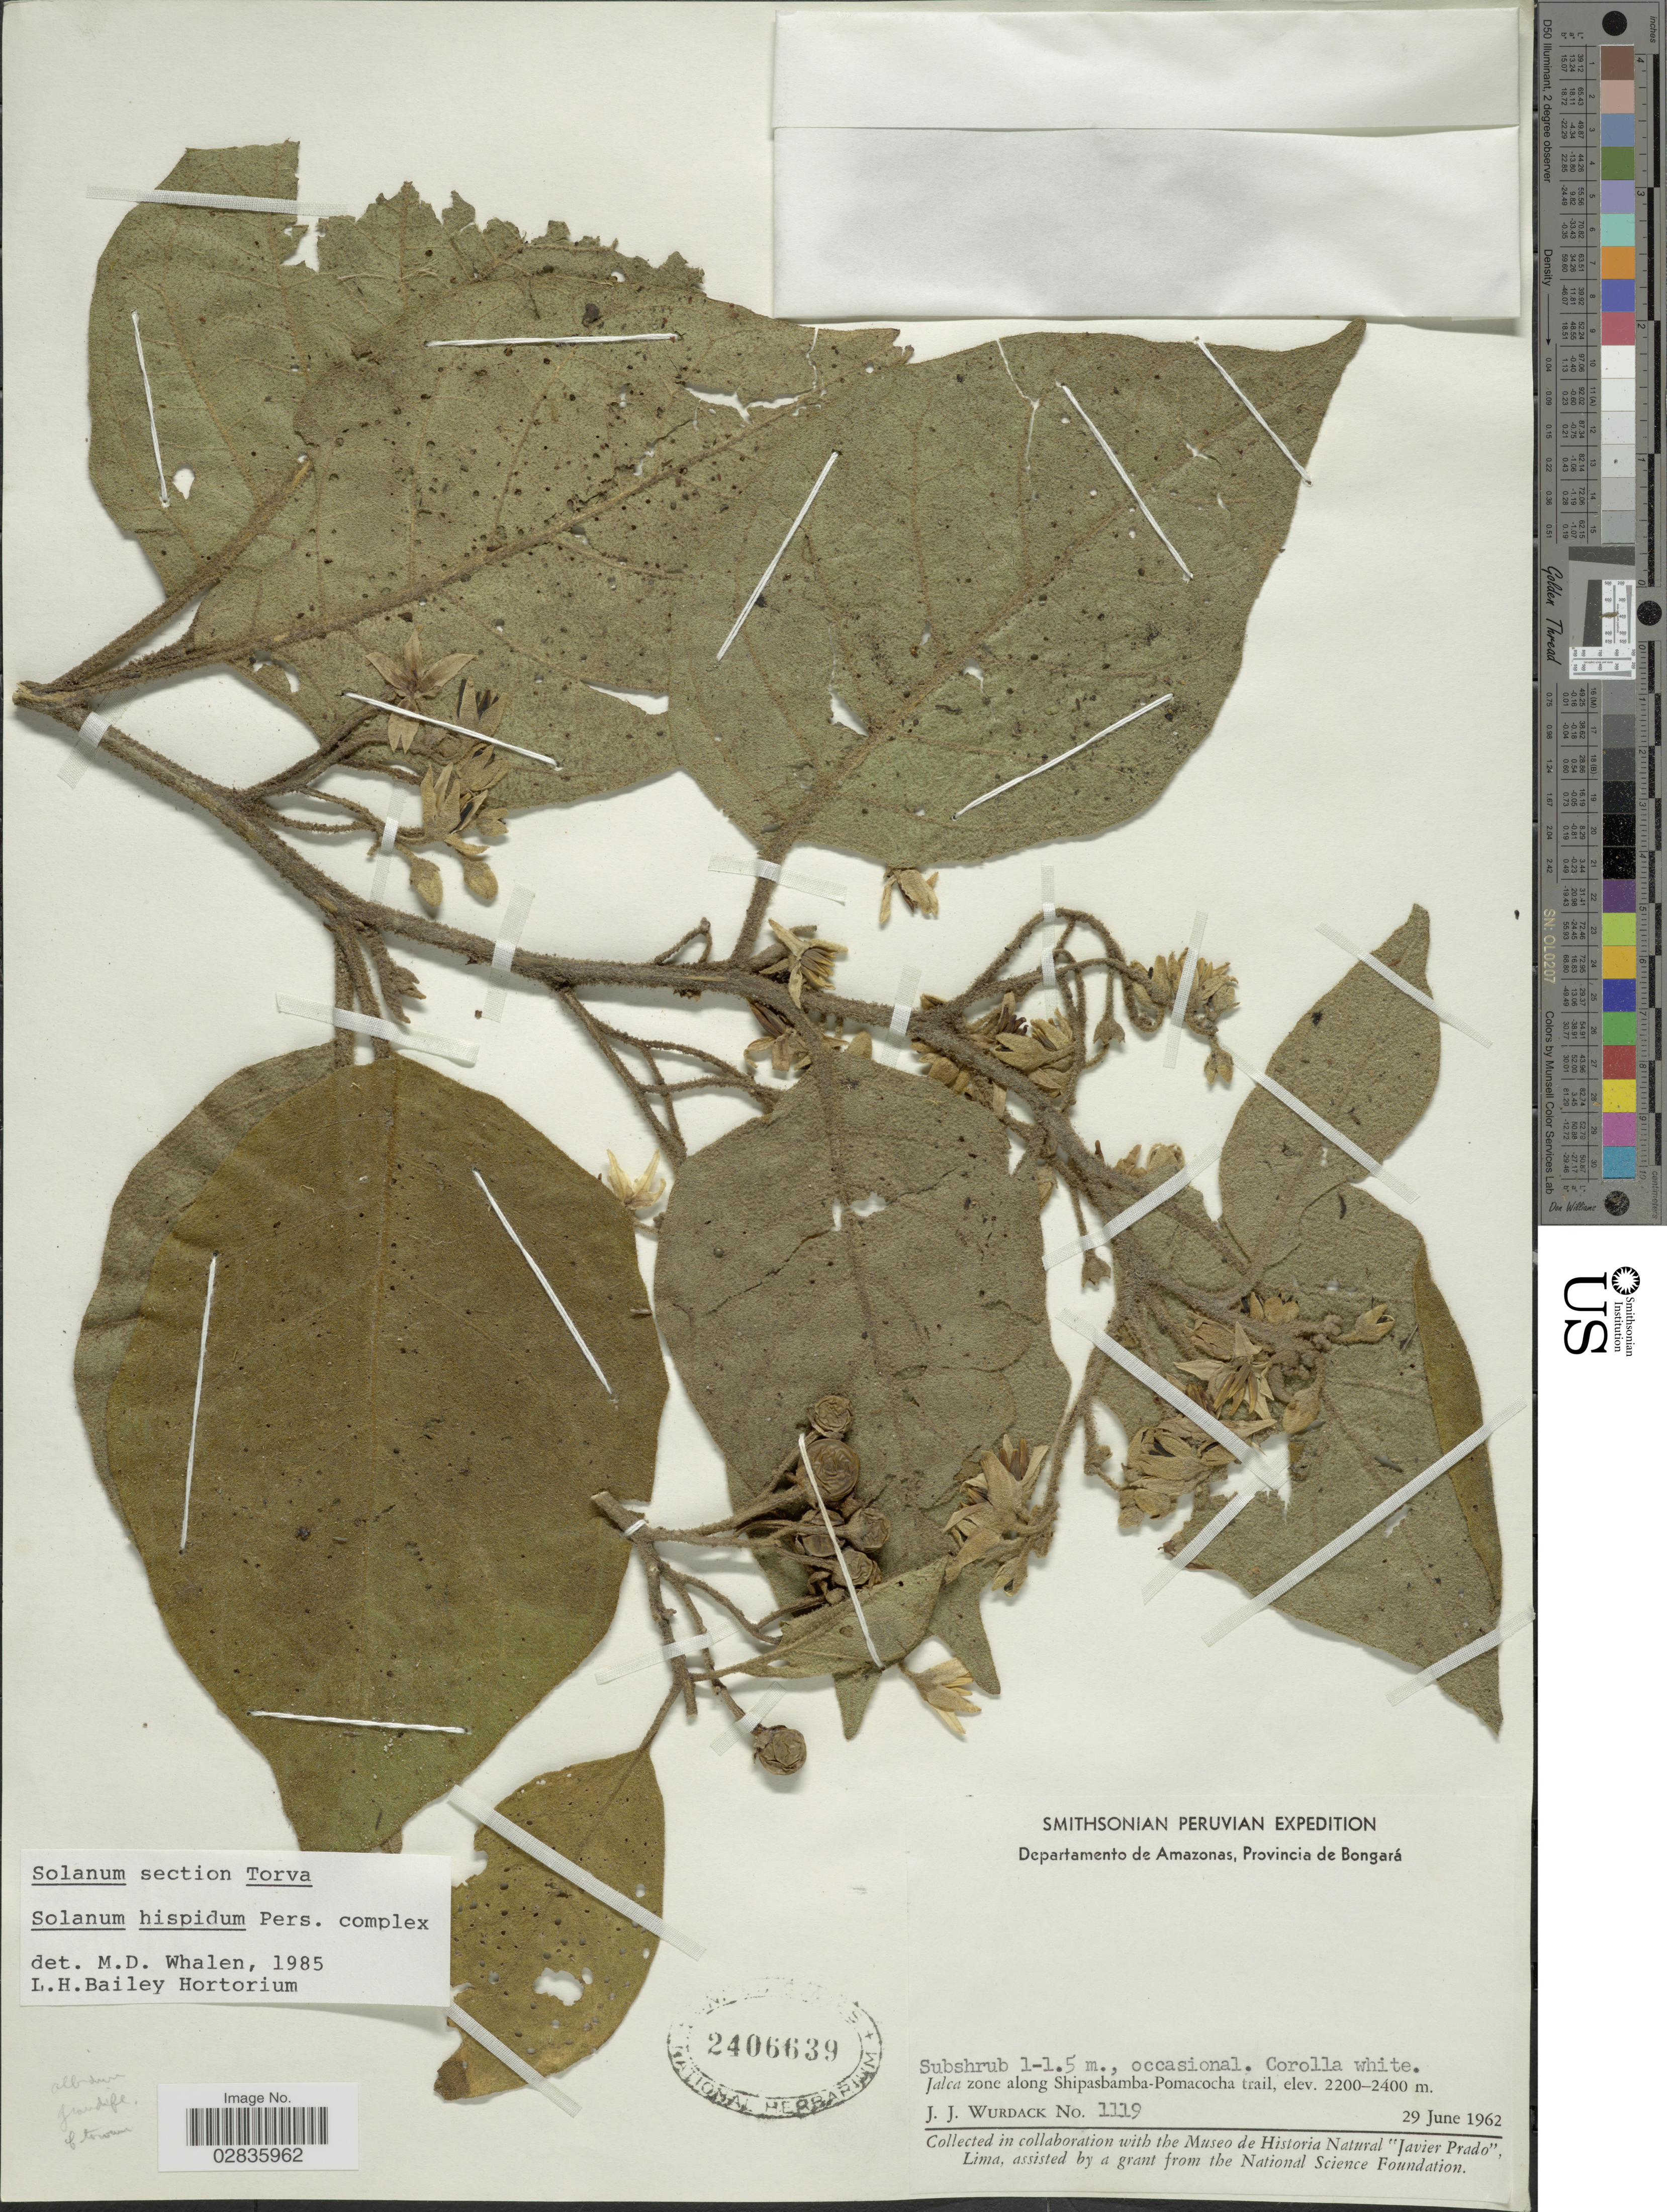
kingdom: Plantae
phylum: Tracheophyta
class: Magnoliopsida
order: Solanales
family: Solanaceae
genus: Solanum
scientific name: Solanum hispidum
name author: Pers.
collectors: J. J. Wurdack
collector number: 1119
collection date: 1962-06-29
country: Peru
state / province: Amazonas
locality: Departamento de Amazonas, Provincia de Bongará. Jalca zone along Shipasbamba-Pomacocha trail.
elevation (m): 2200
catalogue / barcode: US 2406639